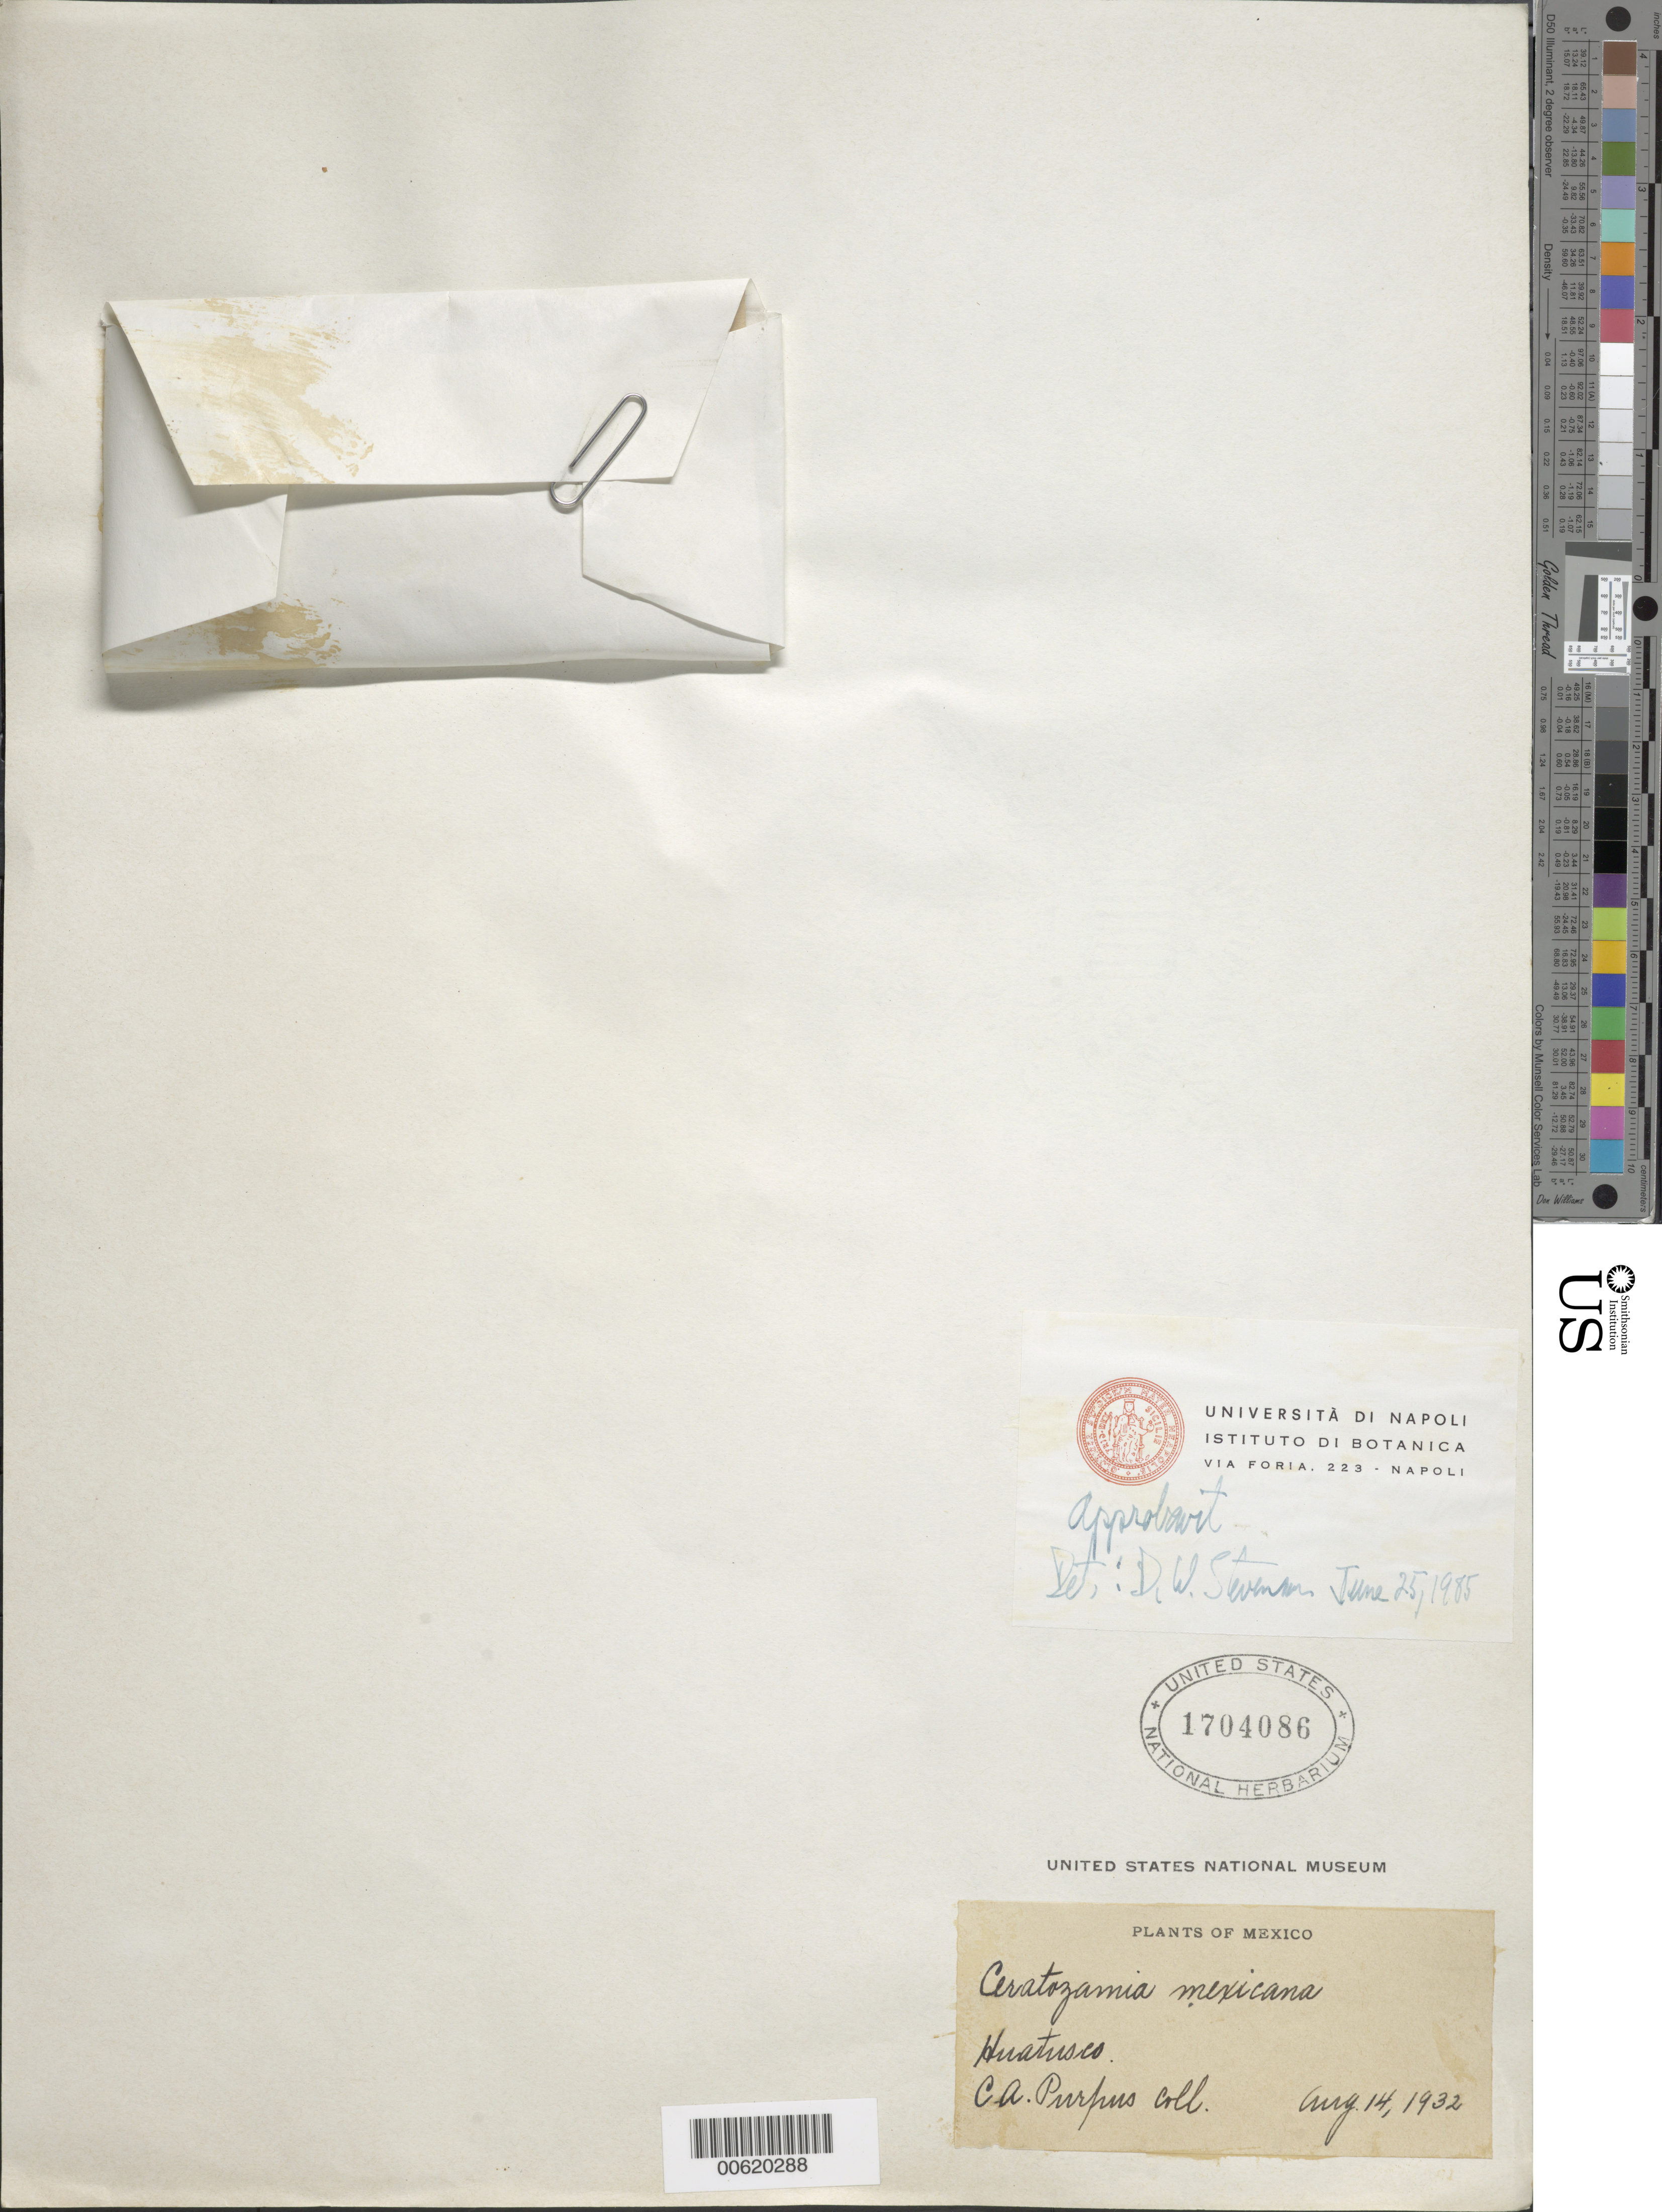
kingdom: Plantae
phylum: Tracheophyta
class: Cycadopsida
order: Cycadales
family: Zamiaceae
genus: Ceratozamia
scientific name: Ceratozamia mexicana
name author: Brongn.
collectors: C. A. Purpus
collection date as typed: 14 Aur 1932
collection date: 1932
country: Mexico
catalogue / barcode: US 1704086